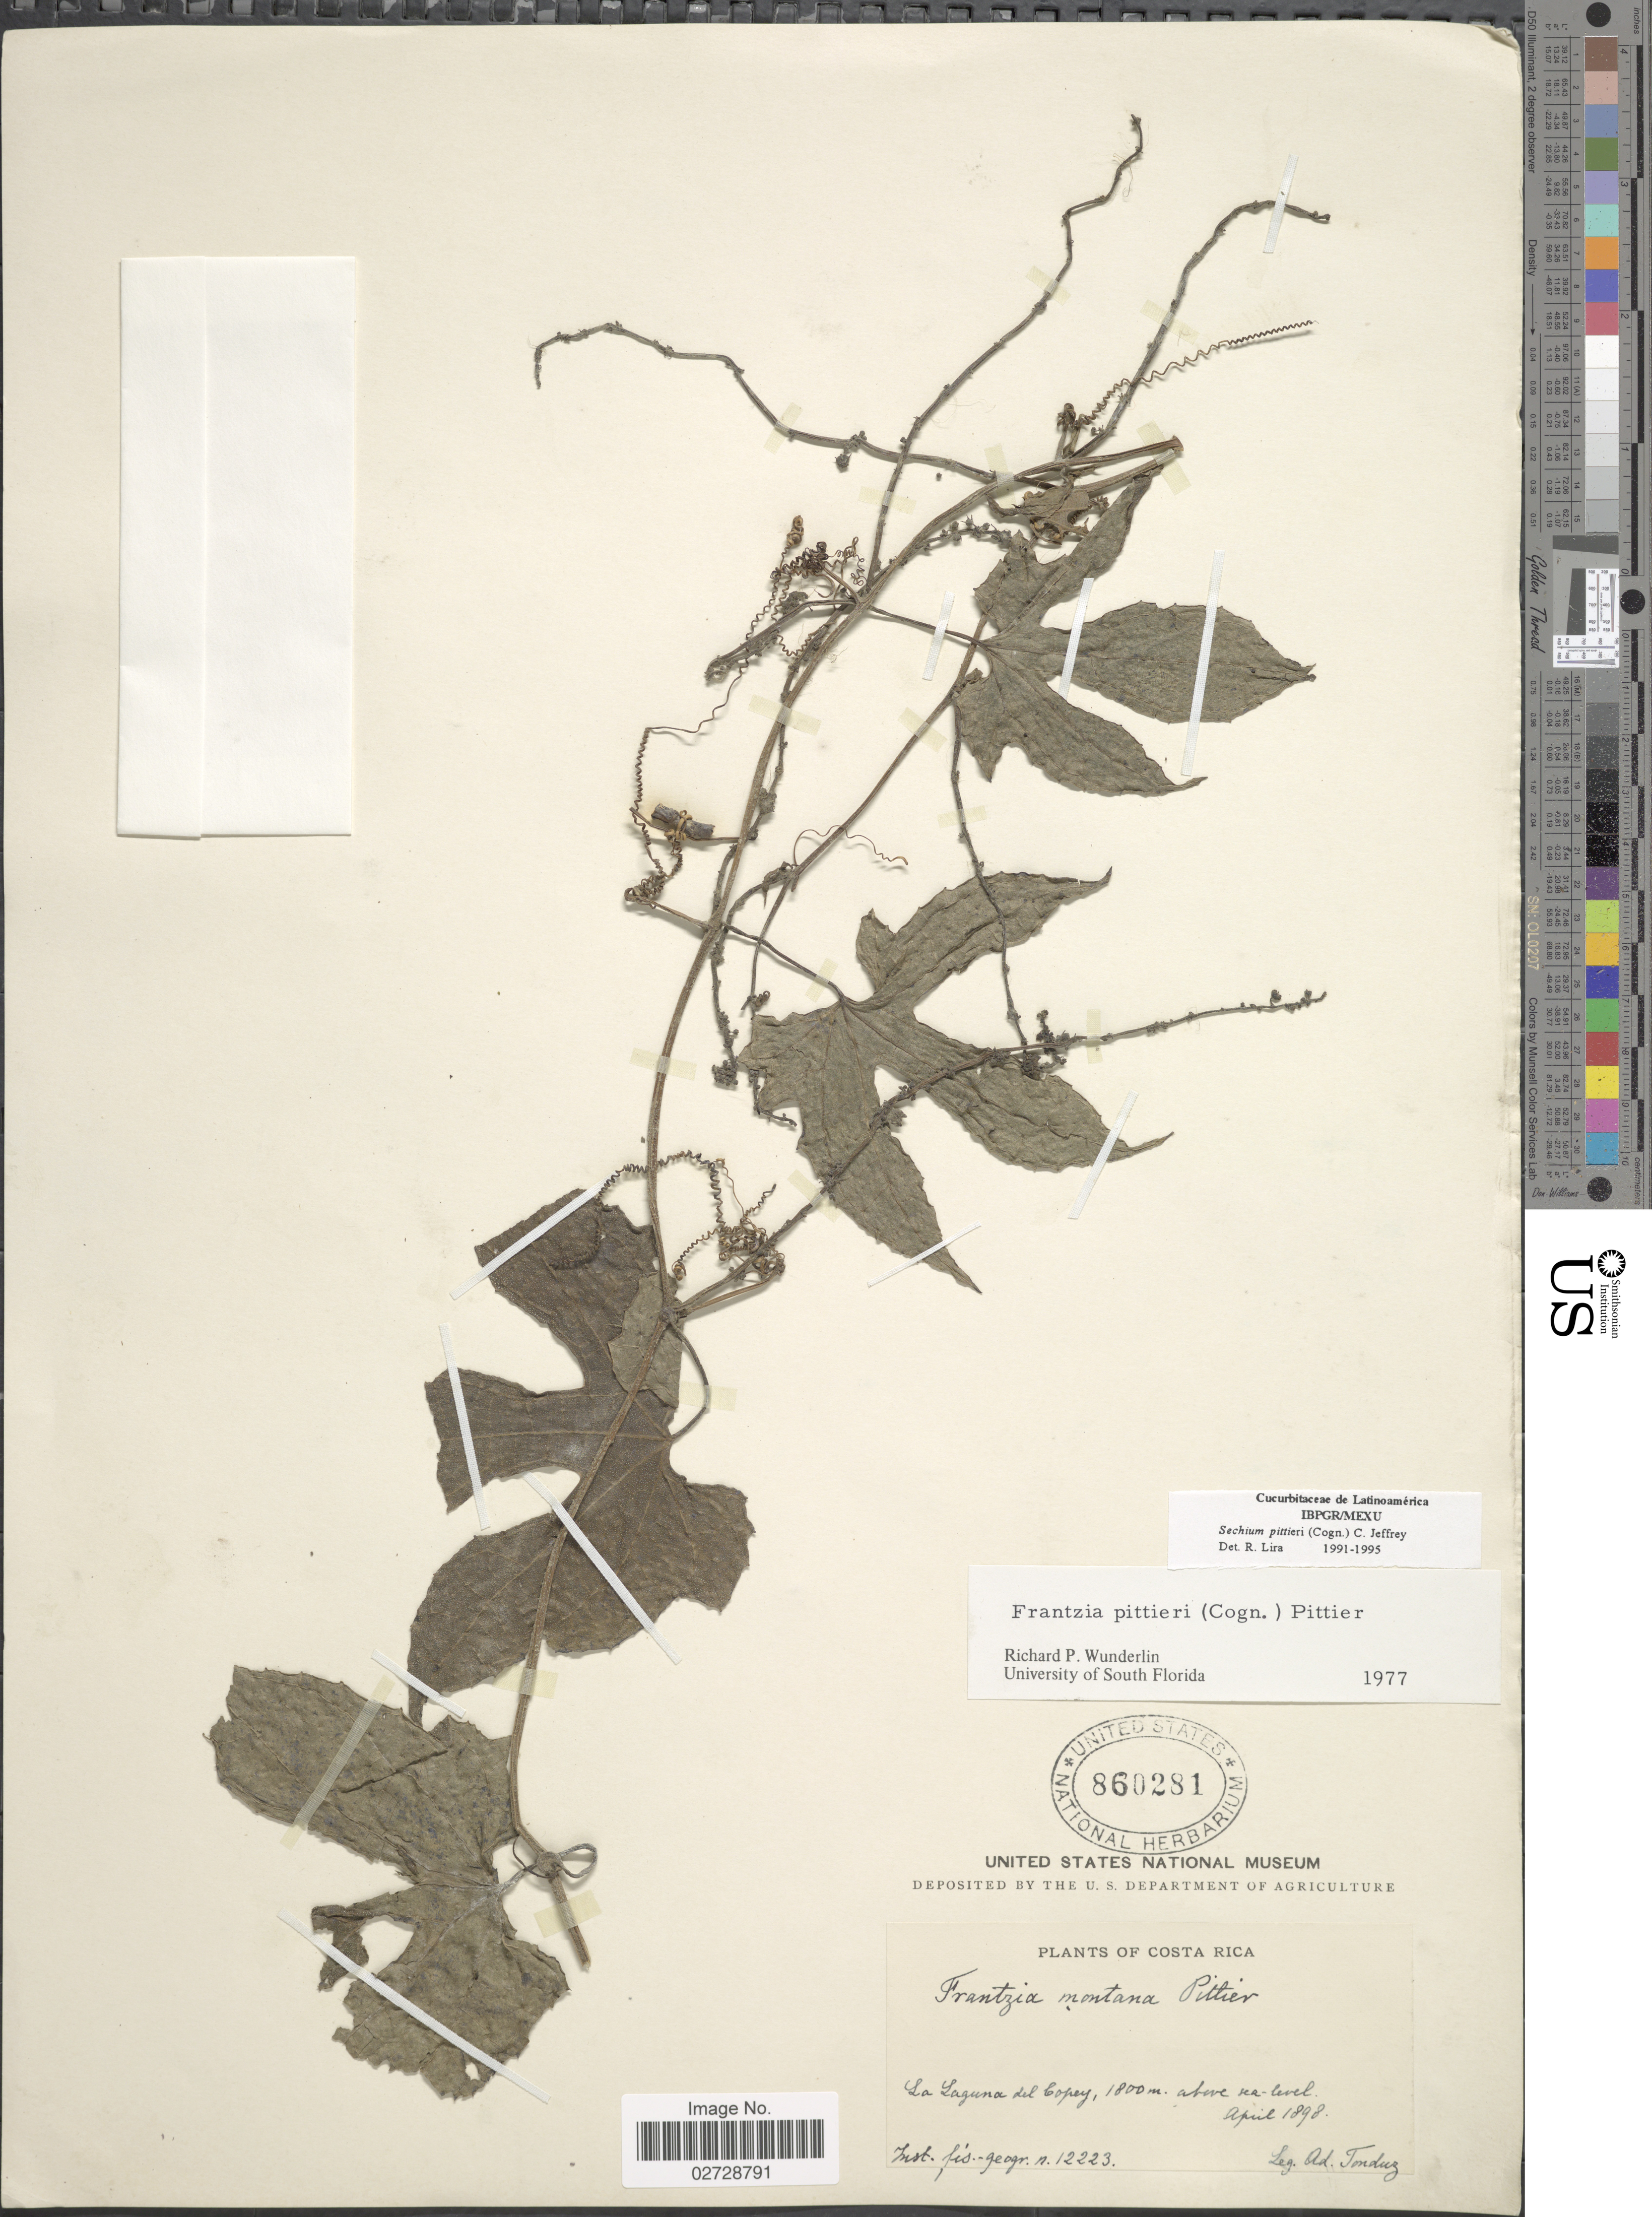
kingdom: Plantae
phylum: Tracheophyta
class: Magnoliopsida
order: Cucurbitales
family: Cucurbitaceae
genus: Sechium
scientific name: Sechium pittieri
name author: (Cogn.) C. Jeffrey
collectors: A. Tonduz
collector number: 12223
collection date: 1898-04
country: Costa Rica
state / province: San José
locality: La Laguna del Copey.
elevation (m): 1800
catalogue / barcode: US 860281